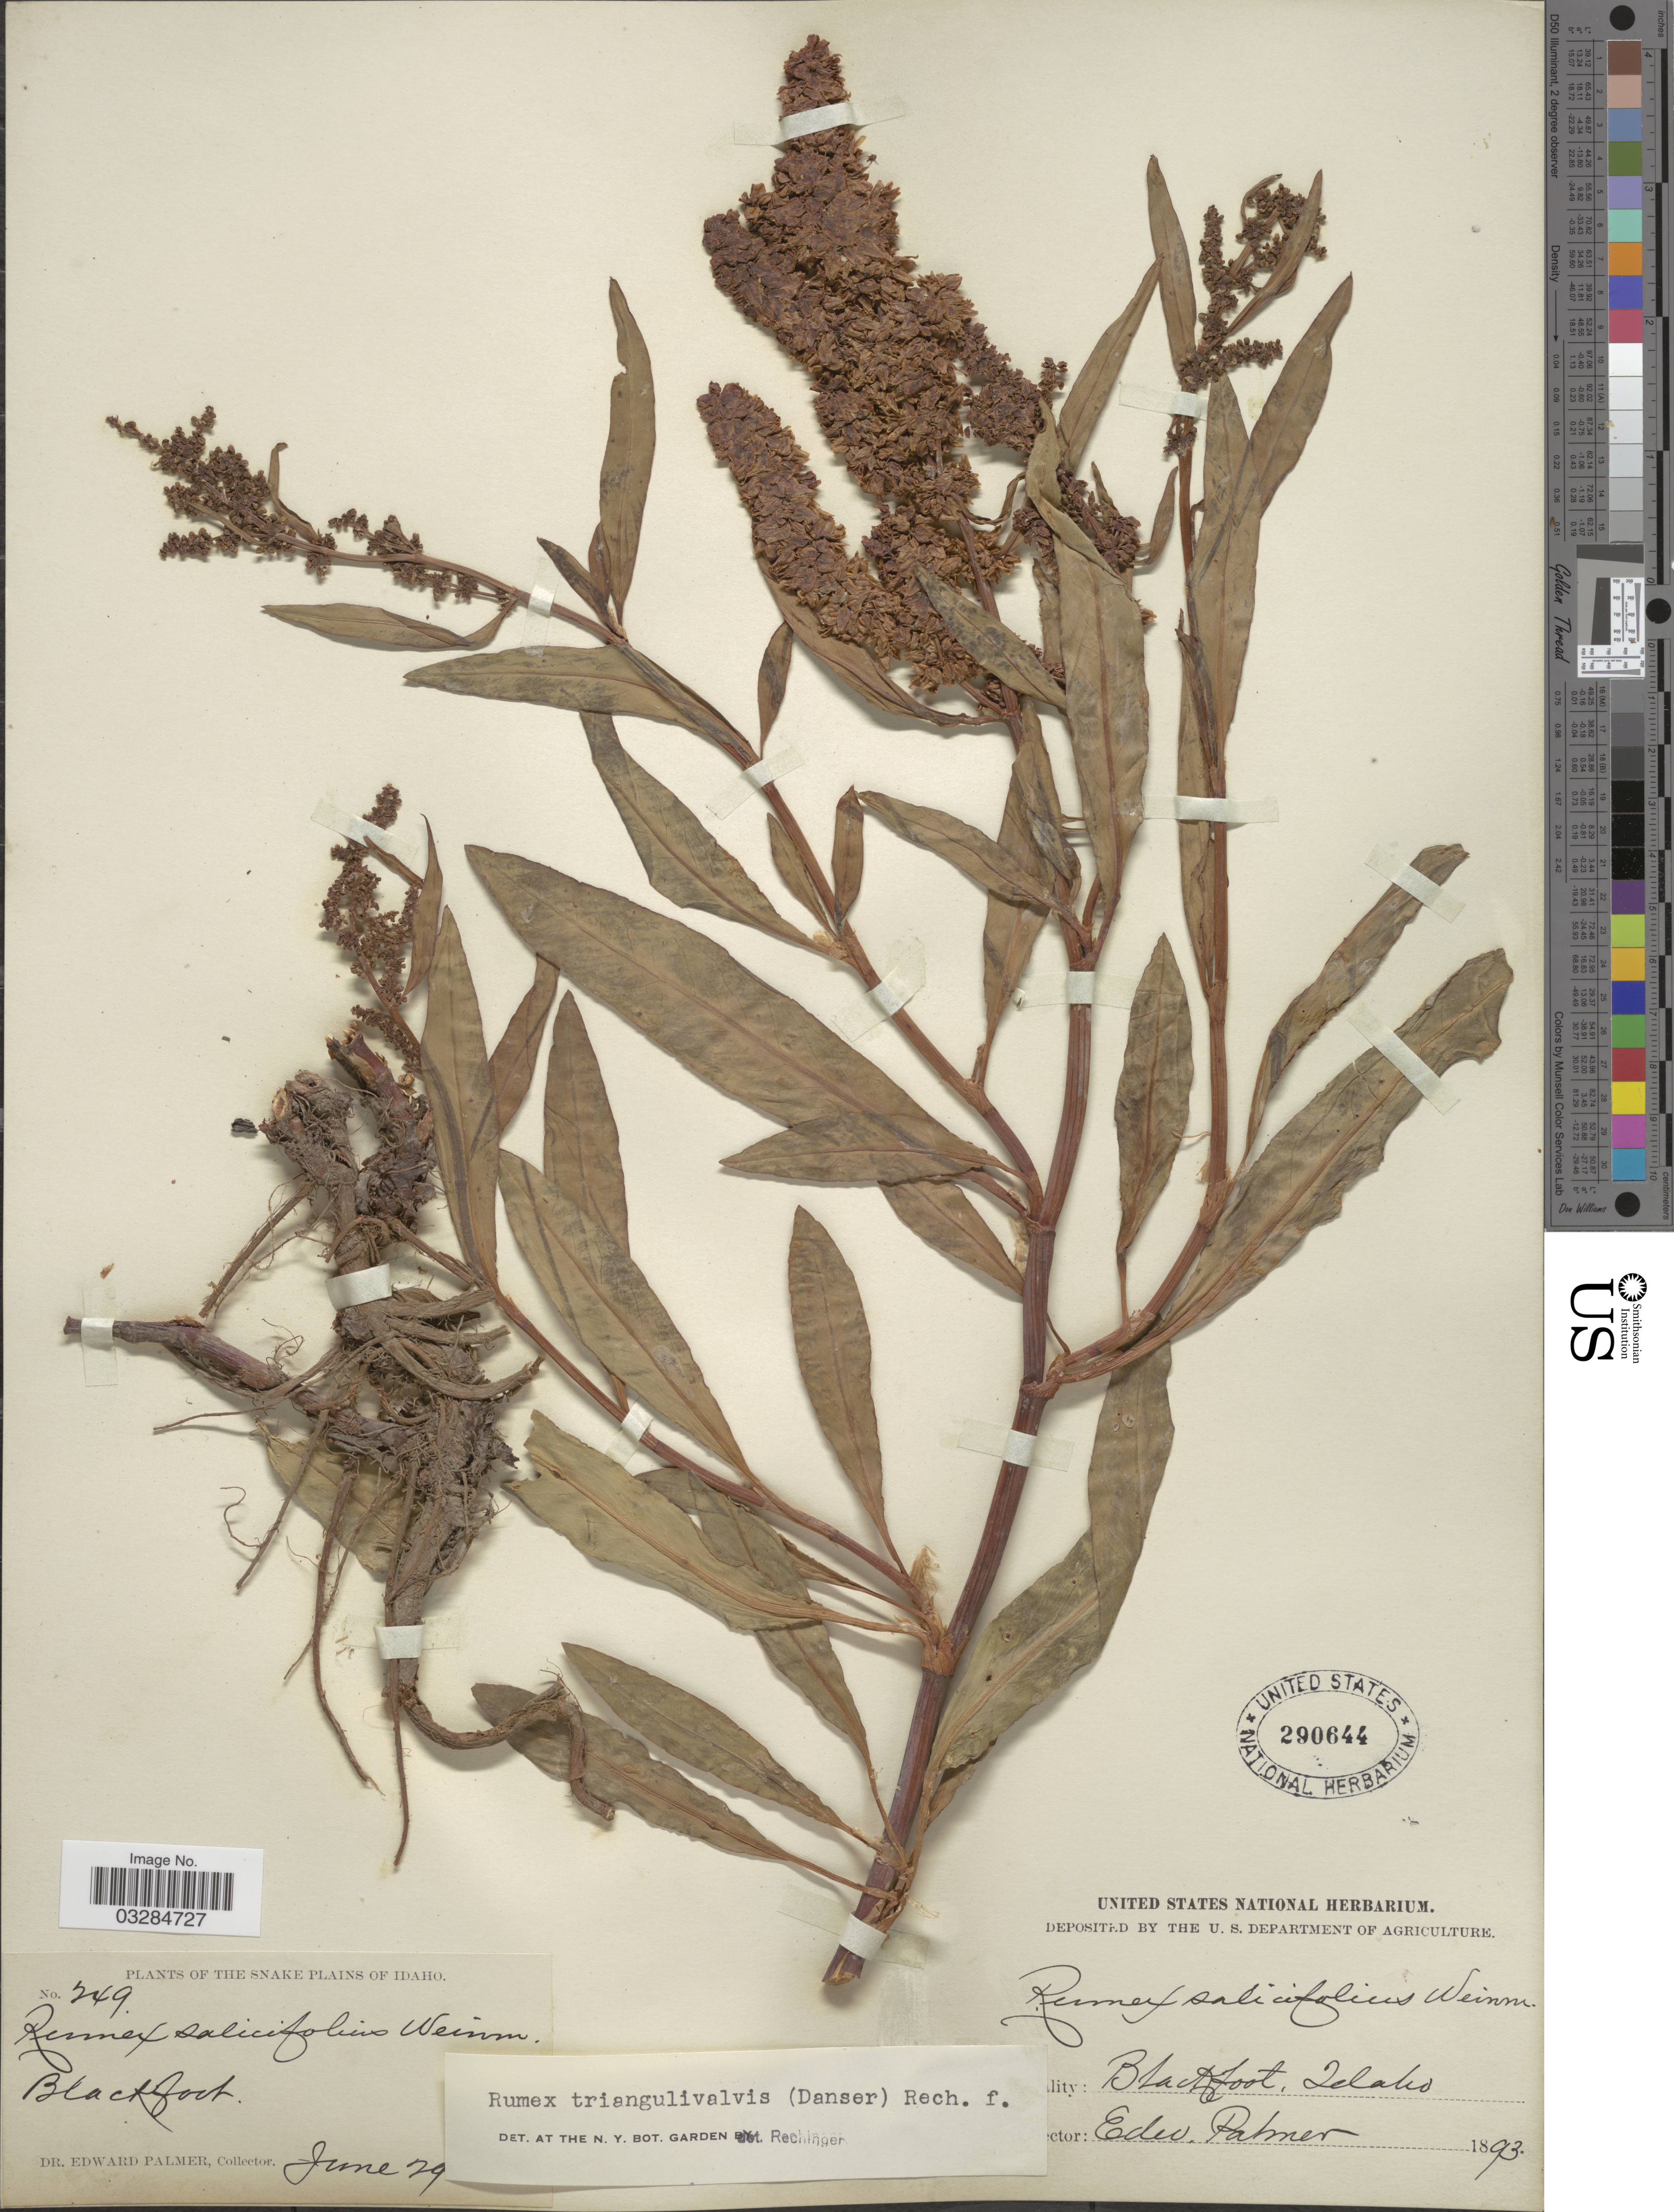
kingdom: Plantae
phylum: Tracheophyta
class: Magnoliopsida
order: Caryophyllales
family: Polygonaceae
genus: Rumex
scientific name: Rumex triangulivalvis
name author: (Danser) Rech. f.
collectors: E. Palmer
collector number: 249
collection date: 1893-06-29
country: United States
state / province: Idaho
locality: Blackfoot. The Snake plains of Idaho.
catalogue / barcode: US 290644